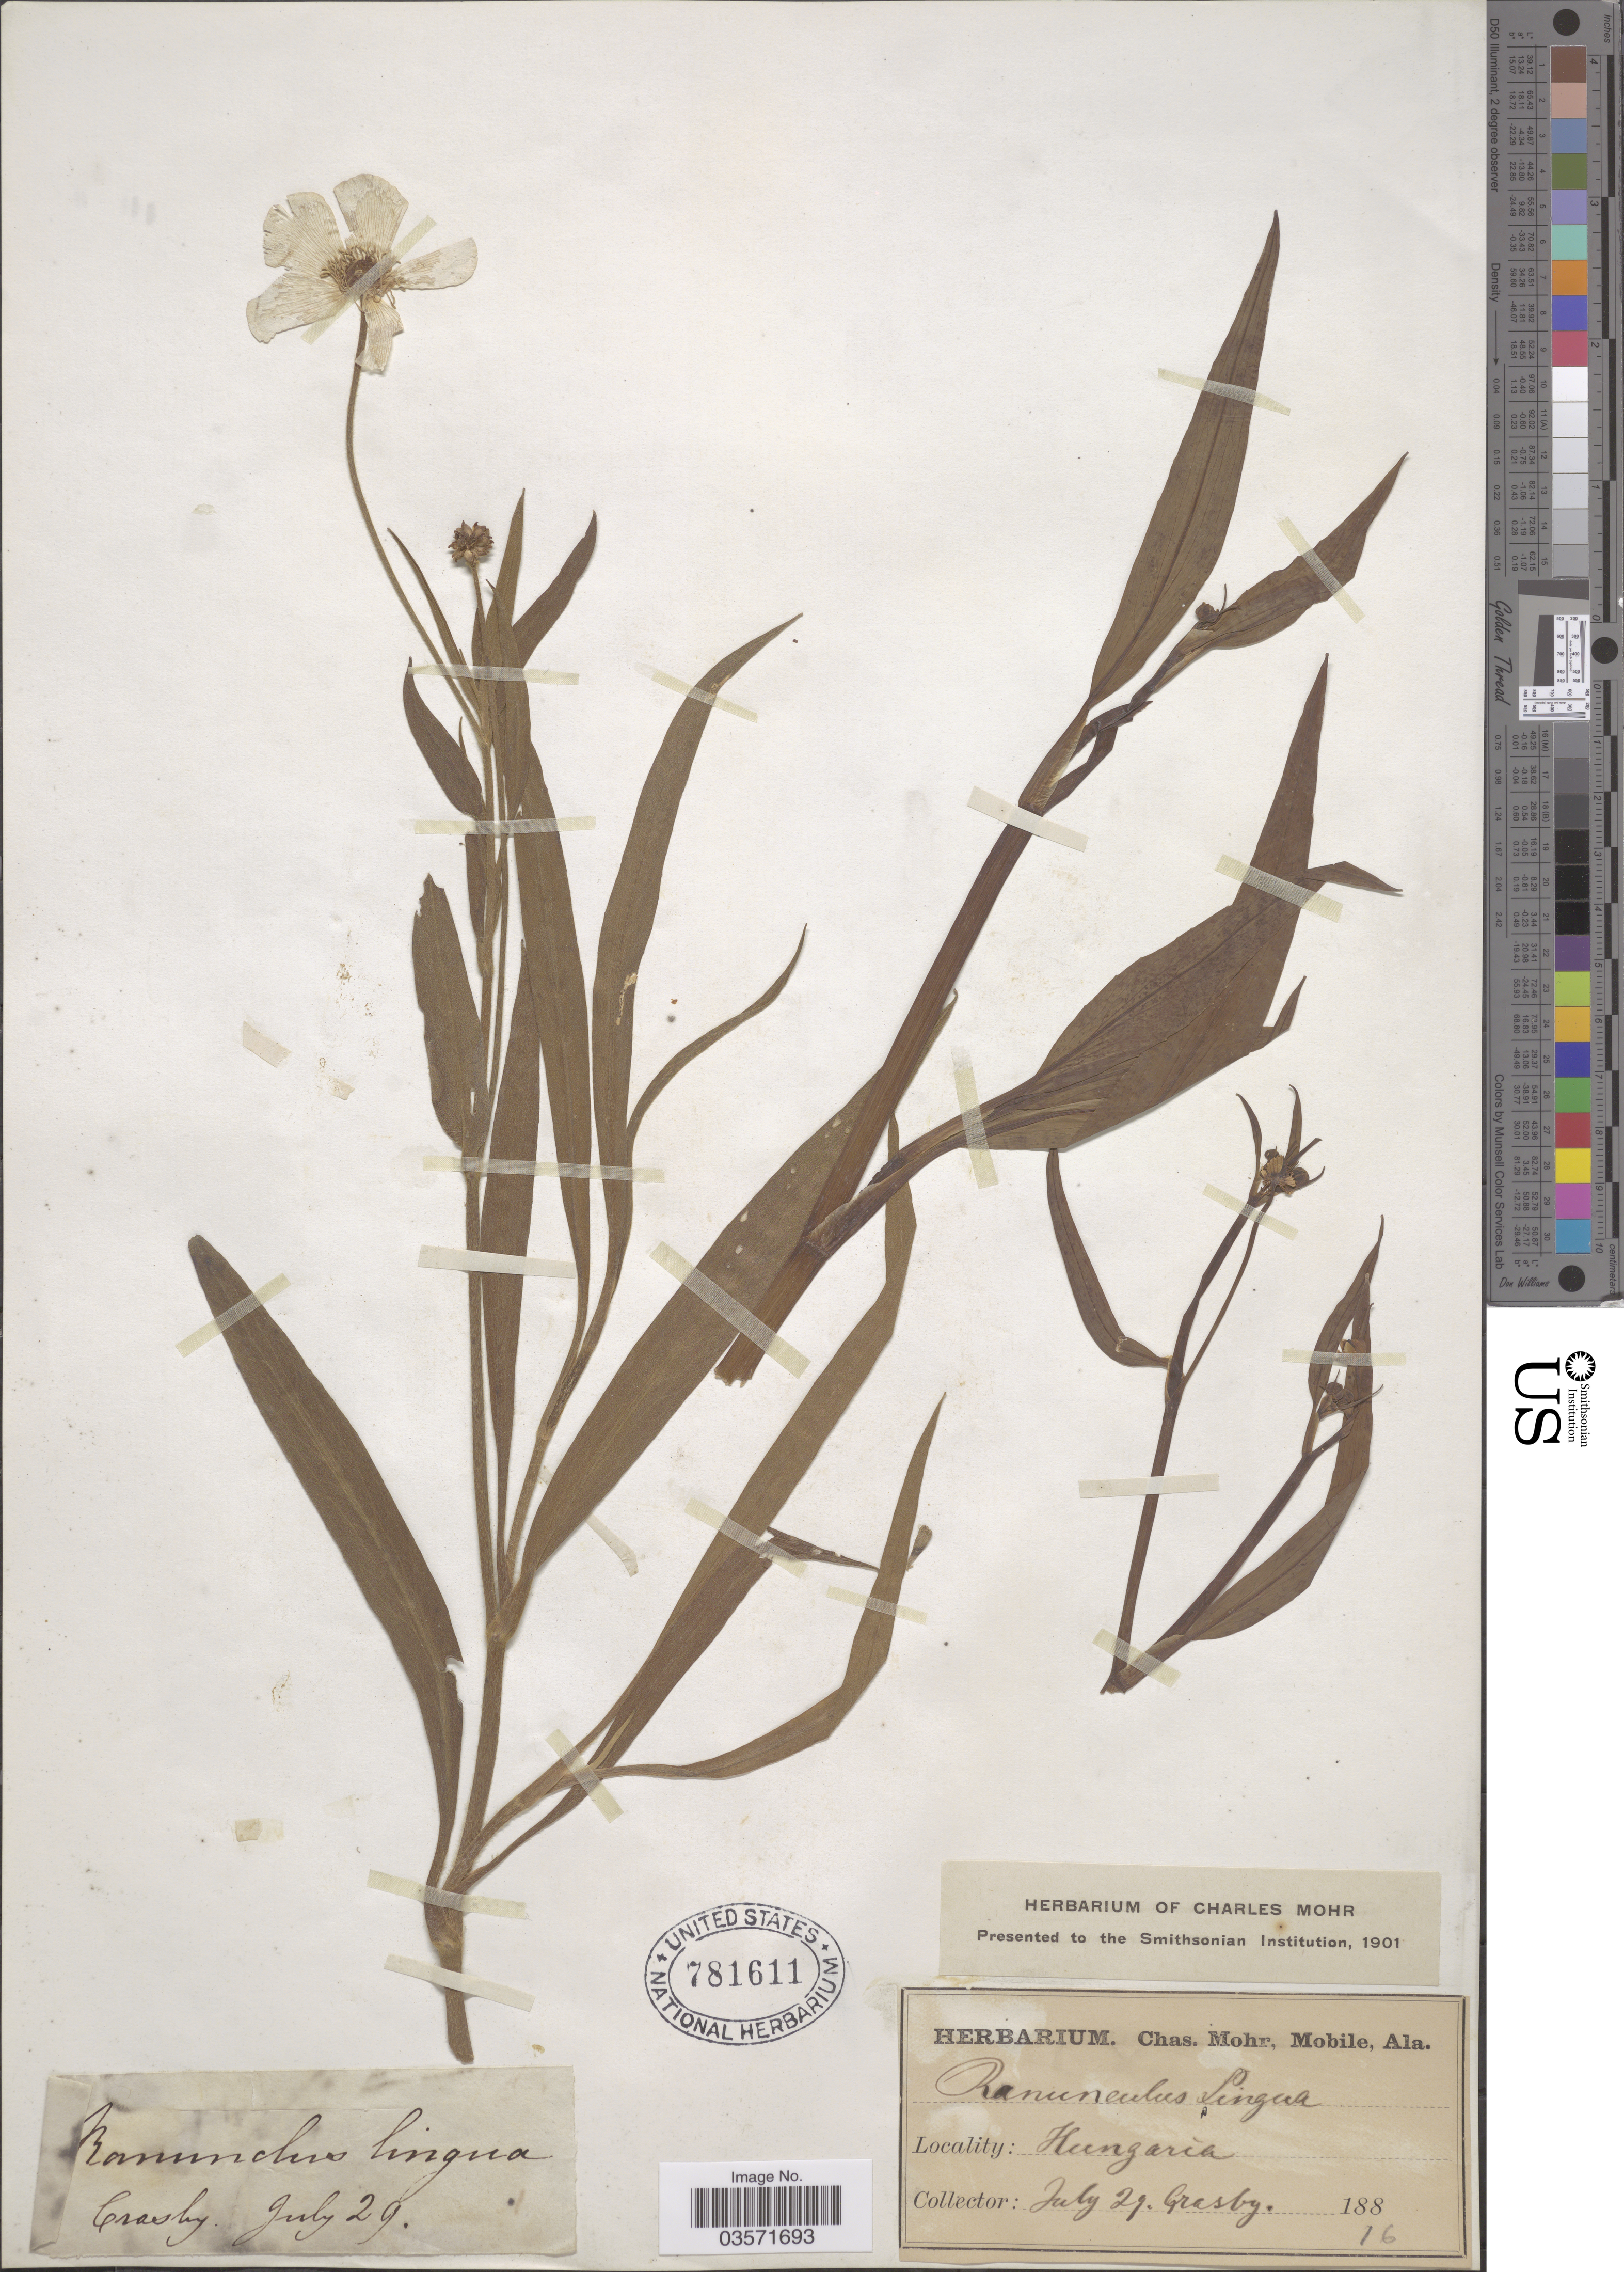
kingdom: Plantae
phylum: Tracheophyta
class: Magnoliopsida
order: Ranunculales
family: Ranunculaceae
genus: Ranunculus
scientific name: Ranunculus lingua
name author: L.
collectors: Grasby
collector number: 16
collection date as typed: July 29 188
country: Hungary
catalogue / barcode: US 781611